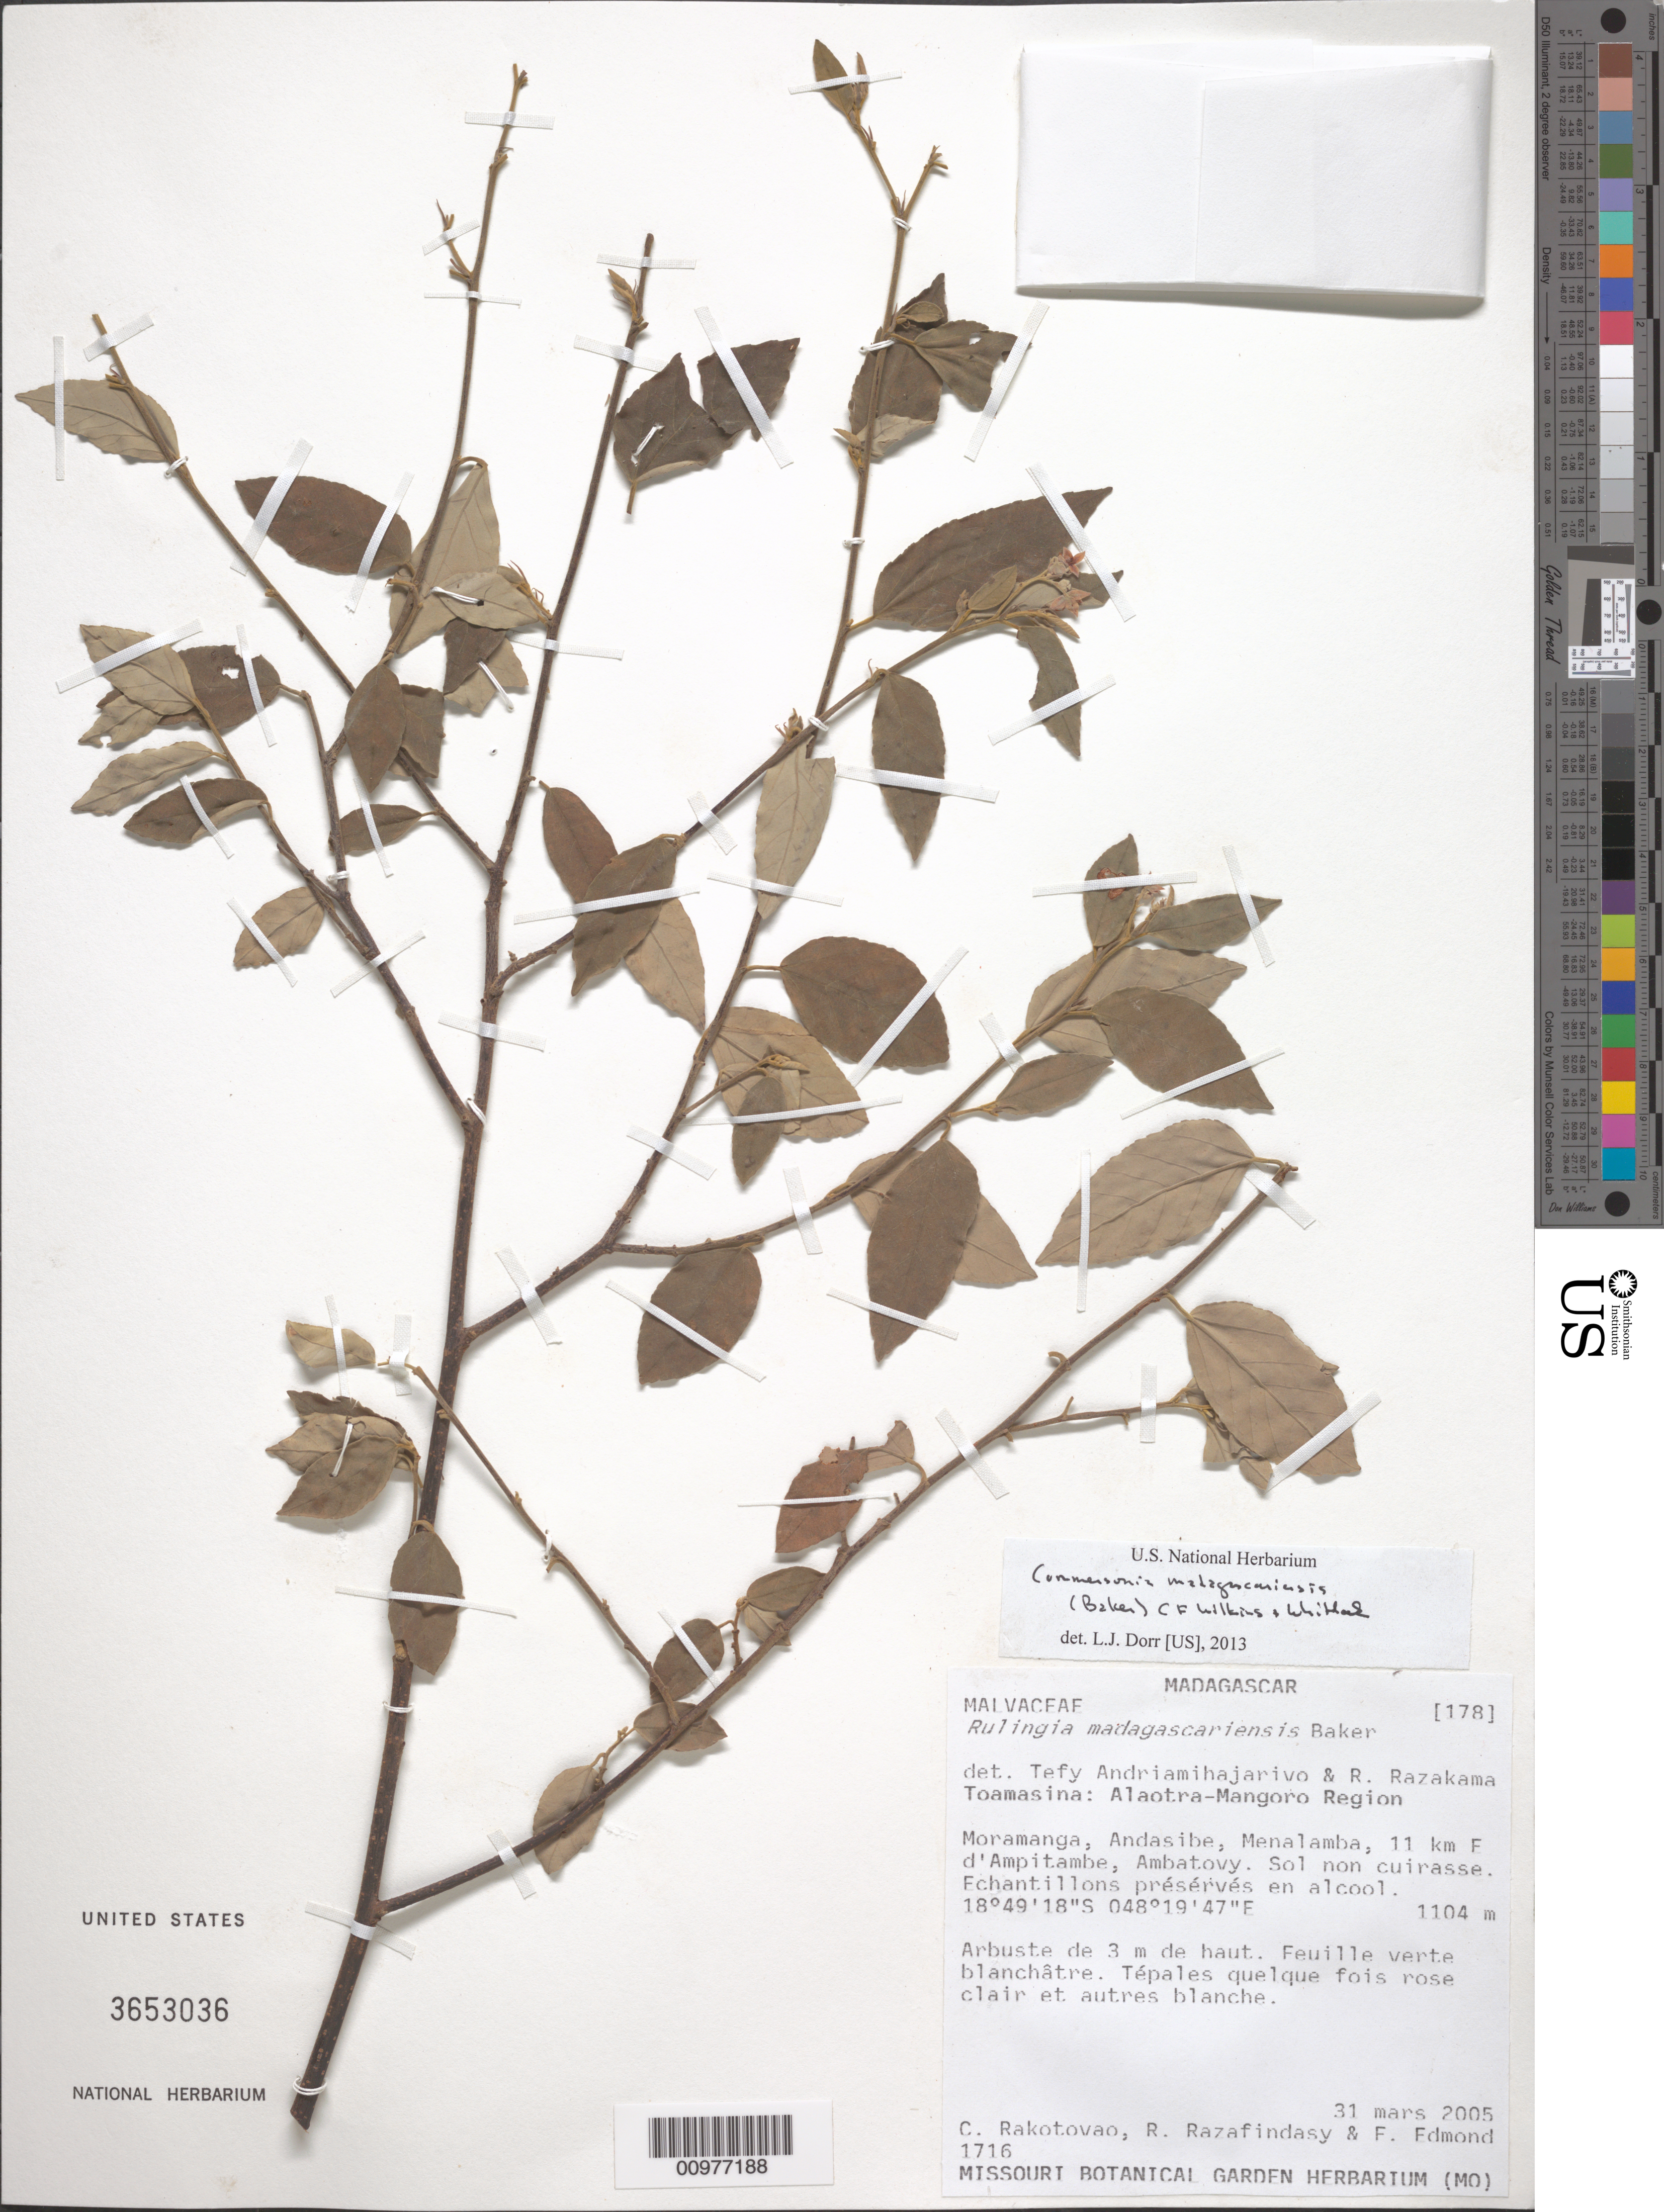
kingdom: Plantae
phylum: Tracheophyta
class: Magnoliopsida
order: Malvales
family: Malvaceae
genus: Commersonia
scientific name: Commersonia madagascariensis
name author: (Baker) C.F. Wilkins & Whitlock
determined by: Dorr, L. J., (BOT), Smithsonian Institution - National Museum of Natural History (UNITED STATES)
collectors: C. Rakotovao, R. Razafindasy & F. Edmond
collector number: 1716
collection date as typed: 31 mars 2005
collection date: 2005-03-31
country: Madagascar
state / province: Alaotra Mangoro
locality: Moramanga, Andasive, Manalamba, 11 km E d'Ampitambe, Ambatovy.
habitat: sol non cuirasse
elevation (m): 1104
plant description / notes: Preserves en alcool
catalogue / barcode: US 3653036